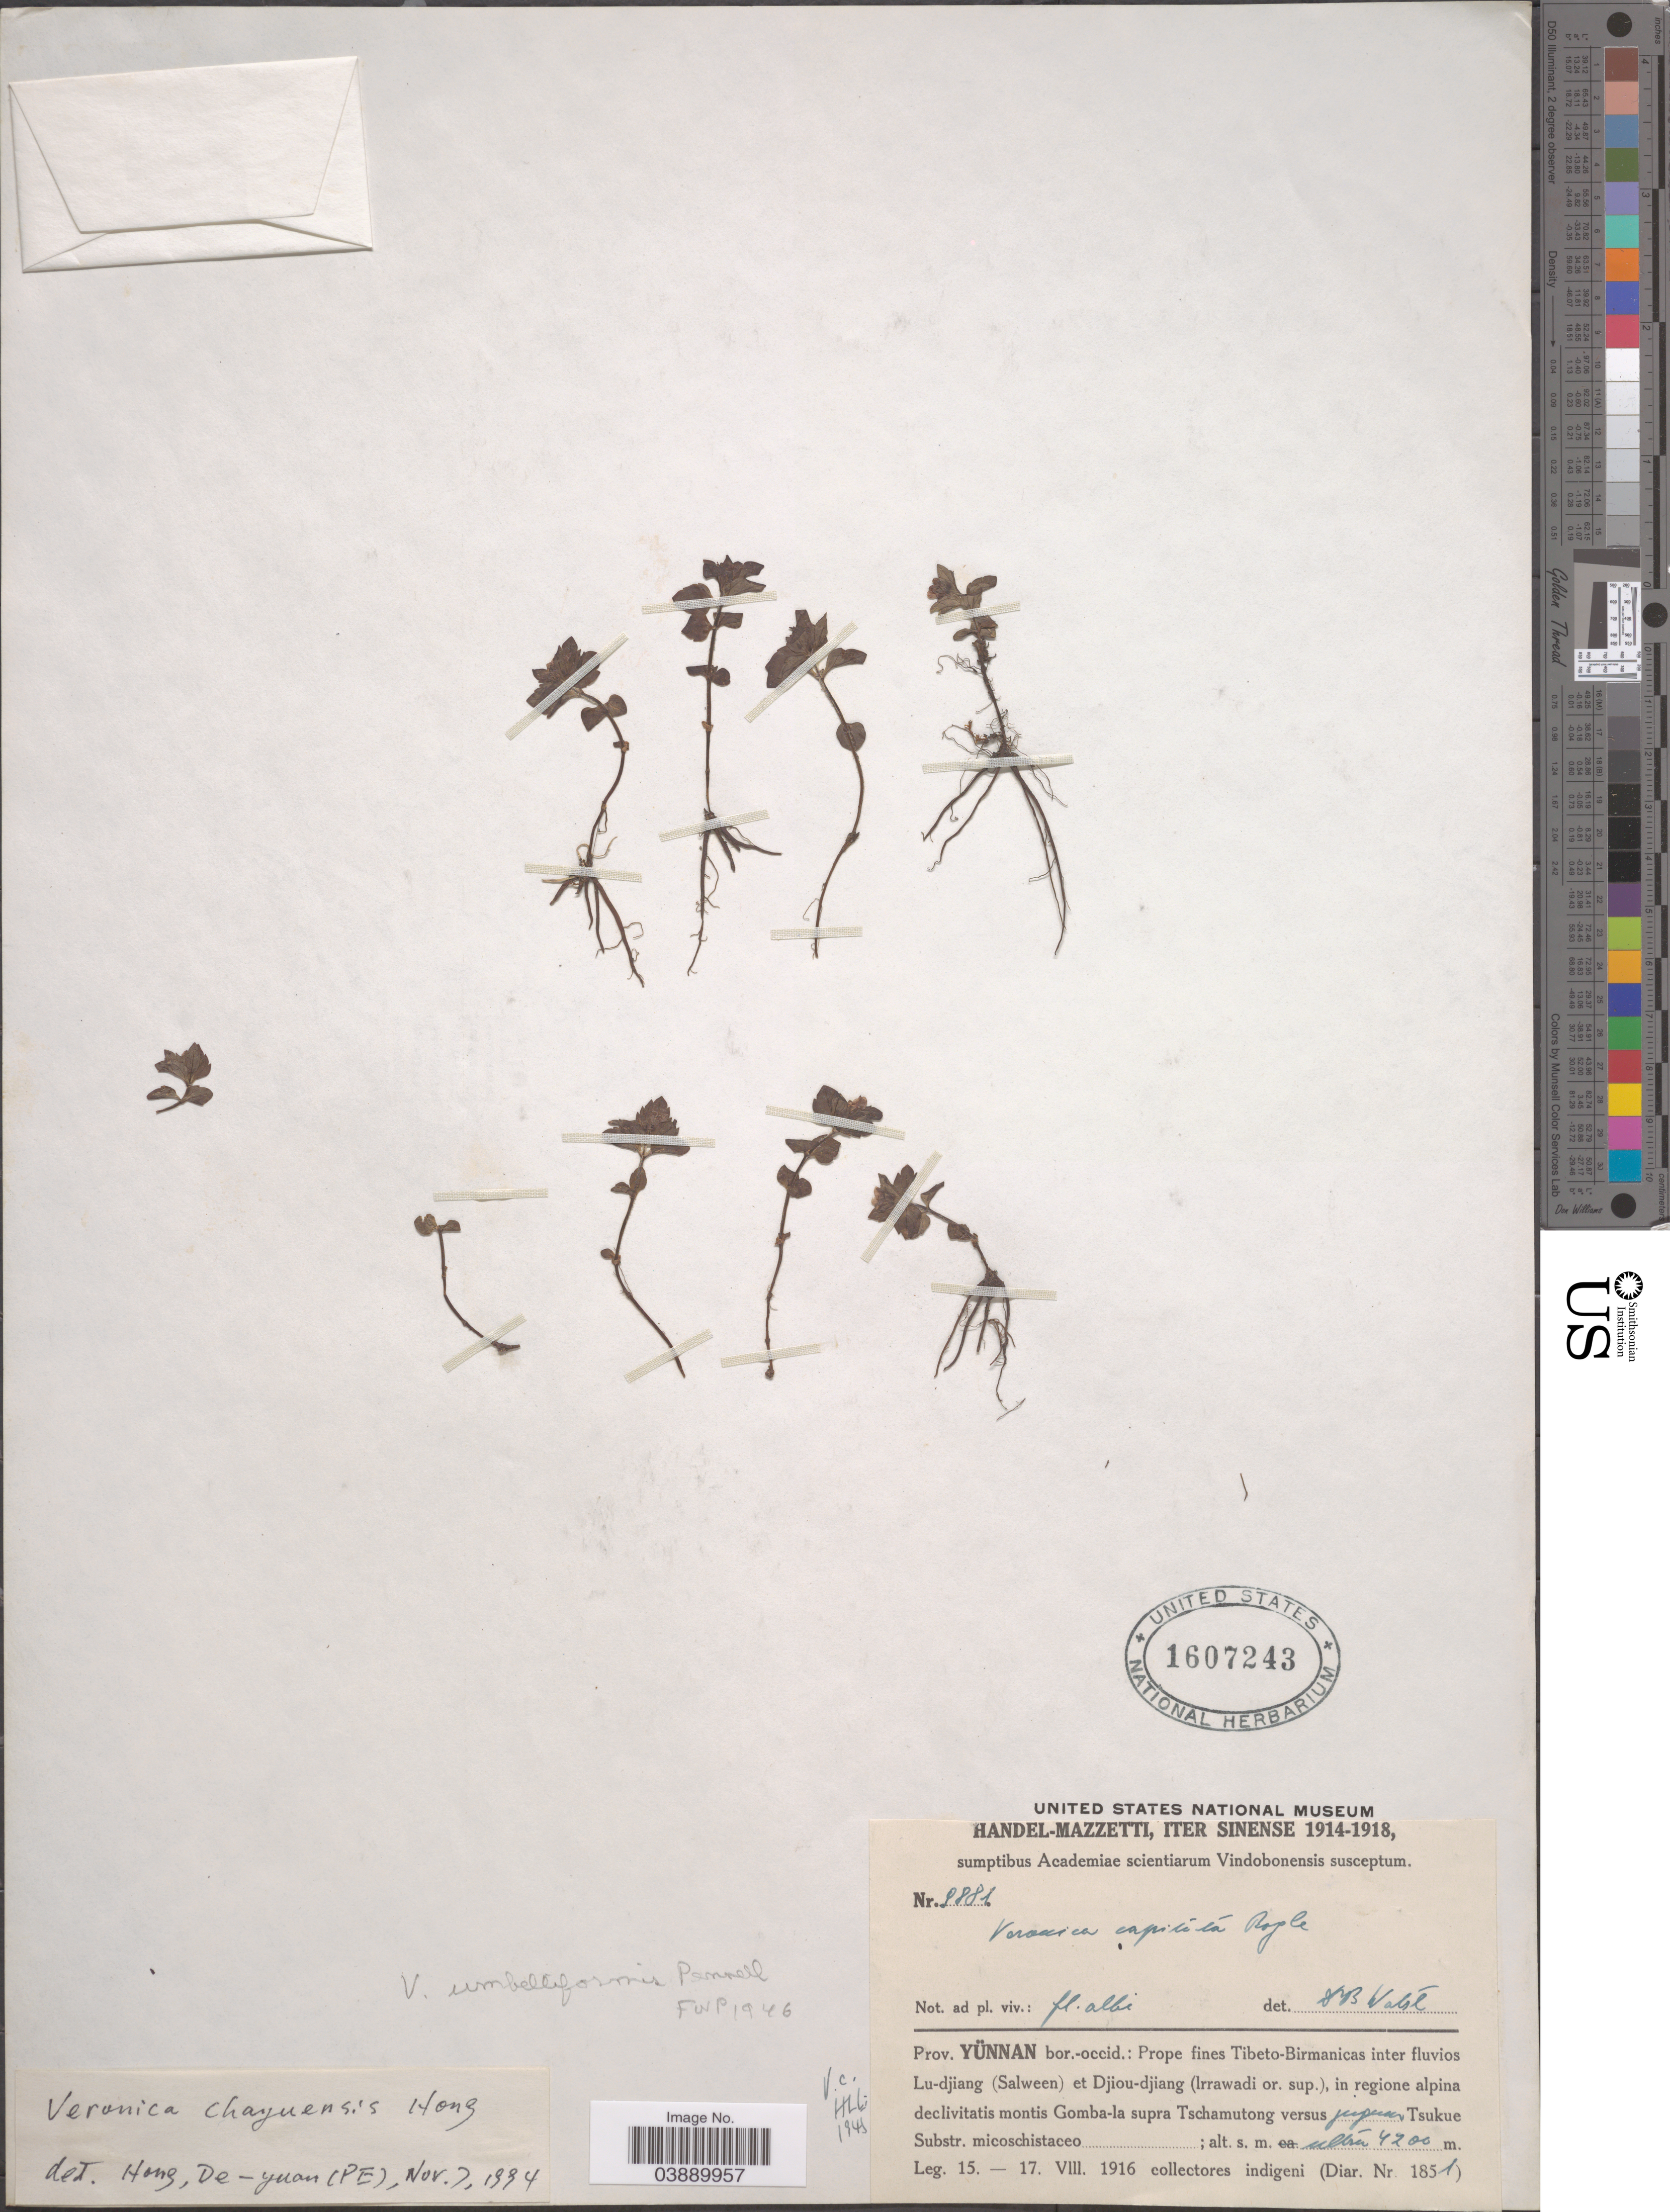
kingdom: Plantae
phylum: Tracheophyta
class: Magnoliopsida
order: Lamiales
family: Plantaginaceae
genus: Veronica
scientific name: Veronica umbelliformis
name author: Pennell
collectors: Handel-Mazzetti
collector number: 8881*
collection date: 1916-08-15/1916-08-17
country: China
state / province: Yunnan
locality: Prov. Yünnan bor.-occid.: Prope fines Tibeto - Birmanicas inter fluvios Lu-djiang (Salween) et Djiou-djiang (Irrawadi or. sup.), in regione alpina declivitatis montis Gomba-la supra Tschamutong versus jupiner [interpreted] Tsukue Substr.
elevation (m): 4200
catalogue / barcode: US 1607243